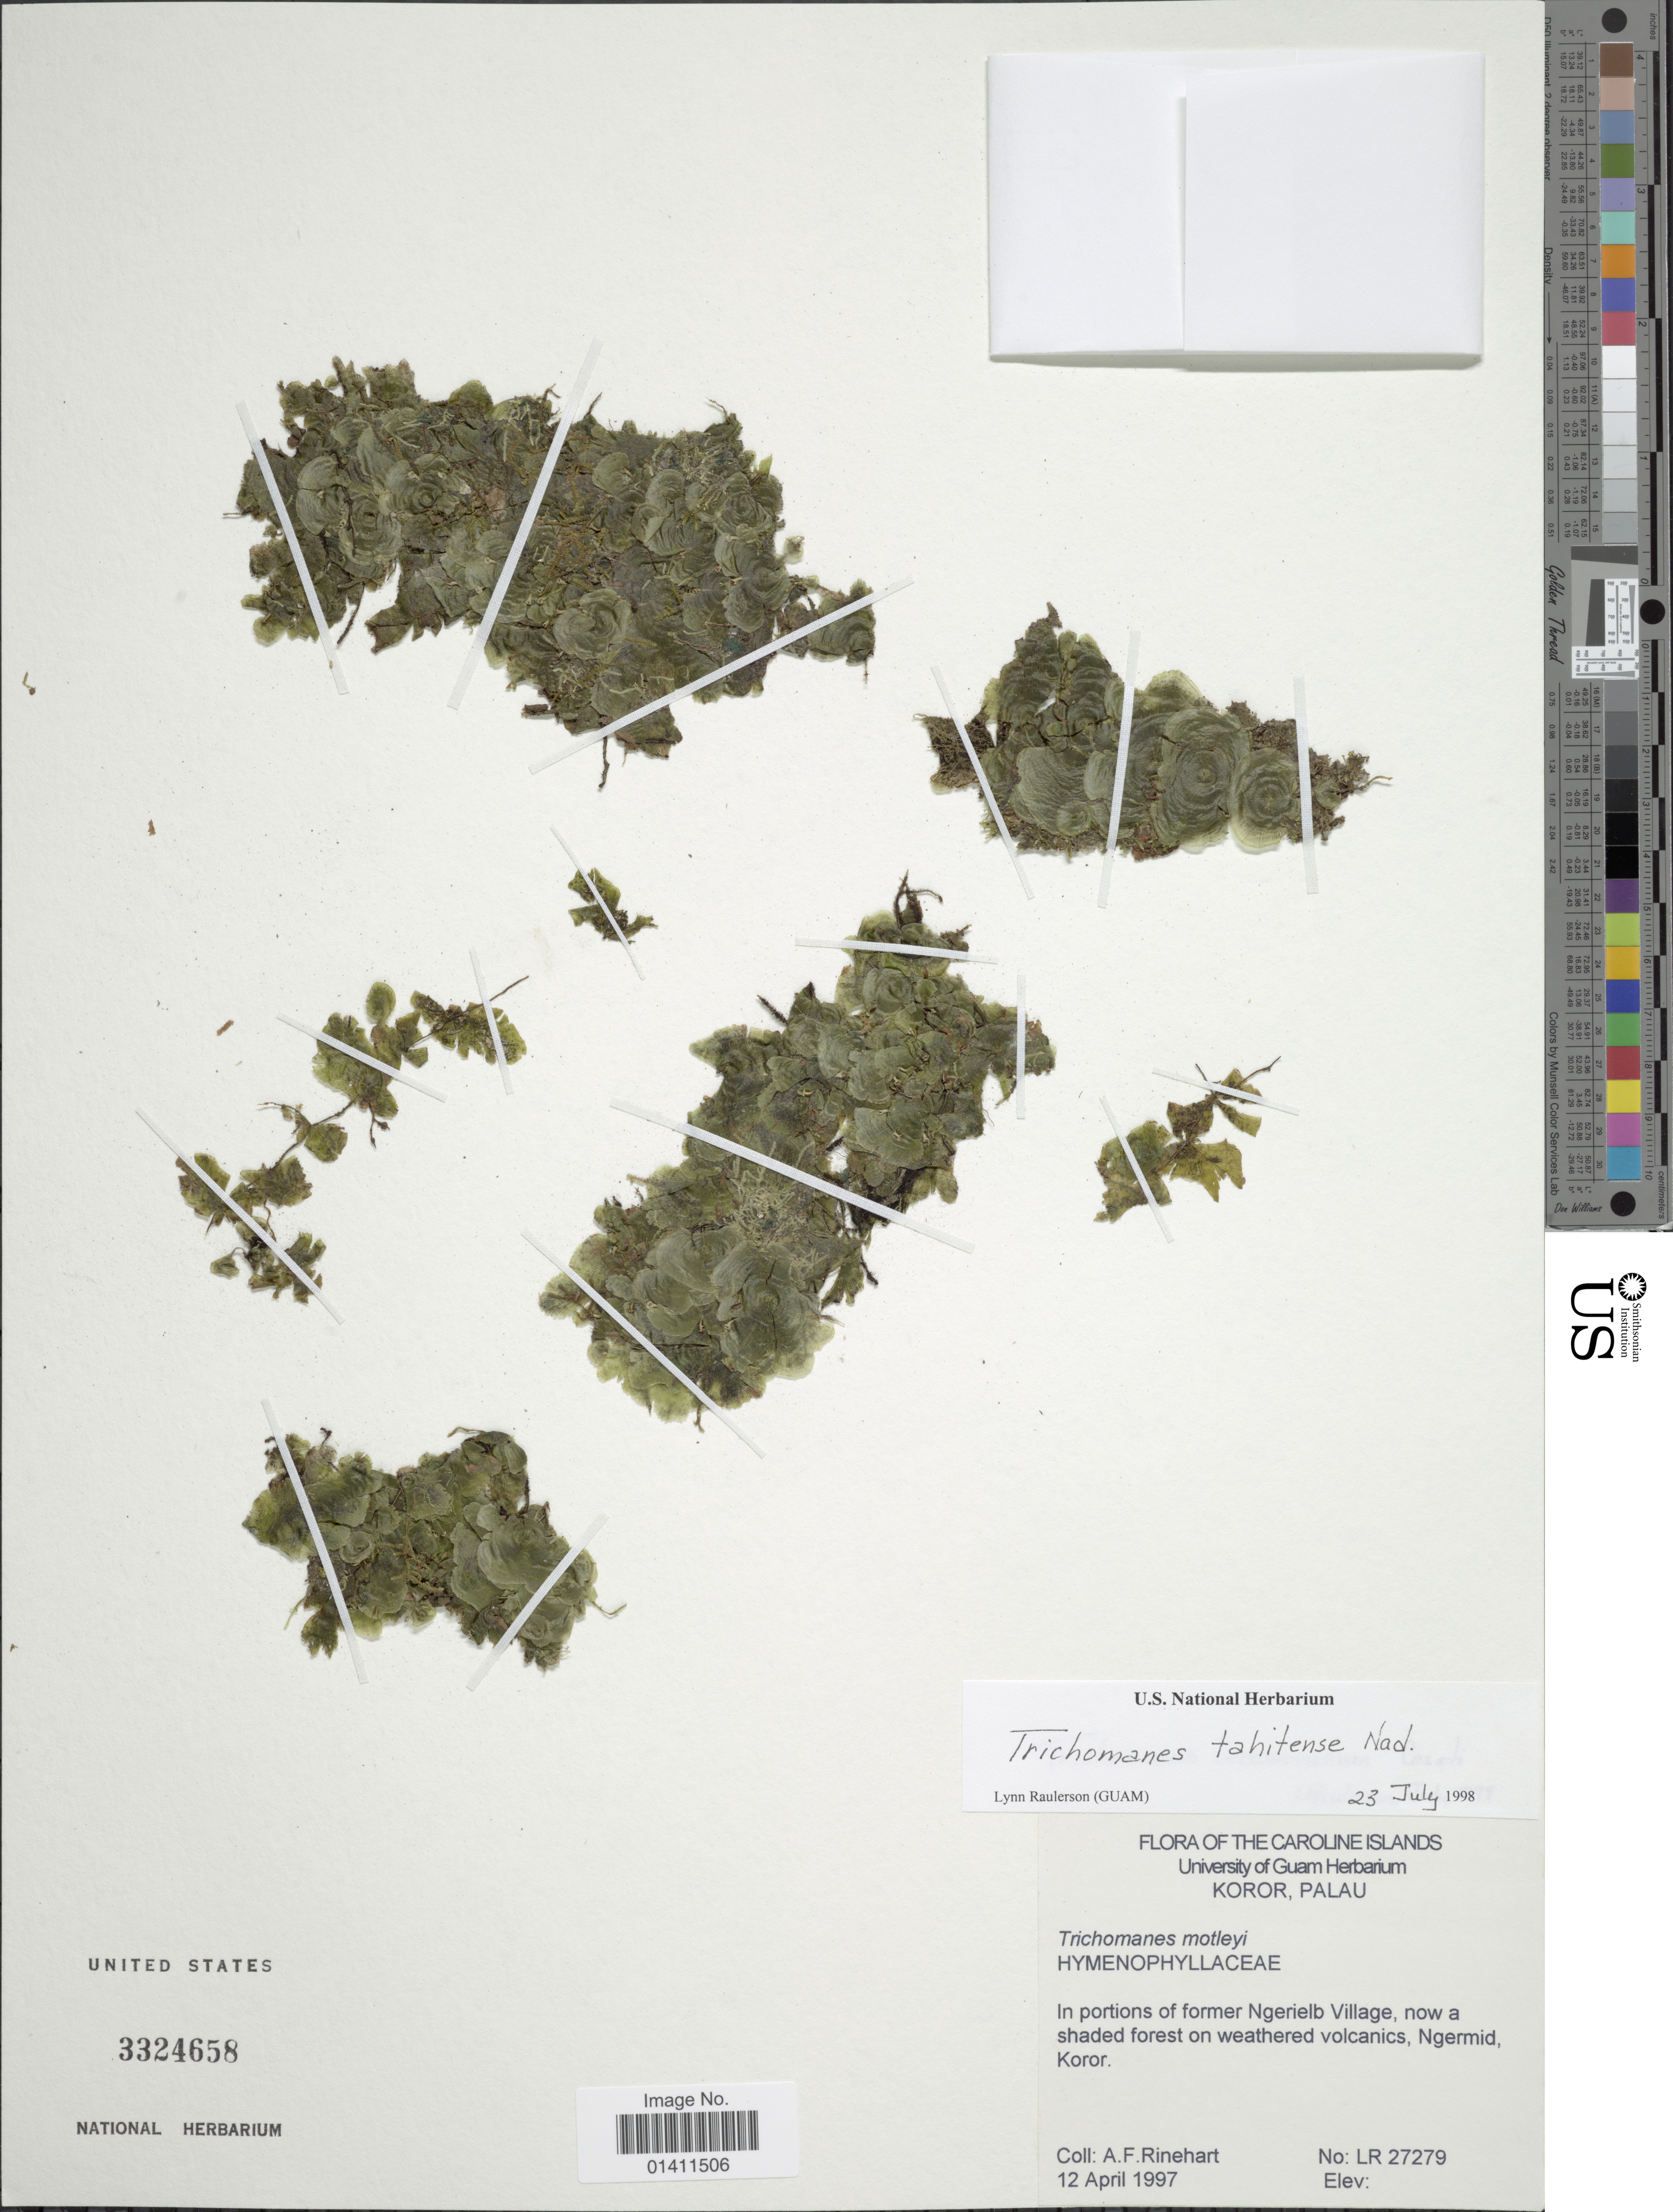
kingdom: Plantae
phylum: Tracheophyta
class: Polypodiopsida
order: Hymenophyllales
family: Hymenophyllaceae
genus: Didymoglossum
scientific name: Didymoglossum tahitense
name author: (Nadeaud) Ebihara & K. Iwats.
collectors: A. Rinehart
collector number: LR27279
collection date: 1997-04-12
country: Palau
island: Oreor [Koror]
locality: Palau. In portions of former Ngerielb Village. Ngermid, Koror.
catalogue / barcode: US 3324658